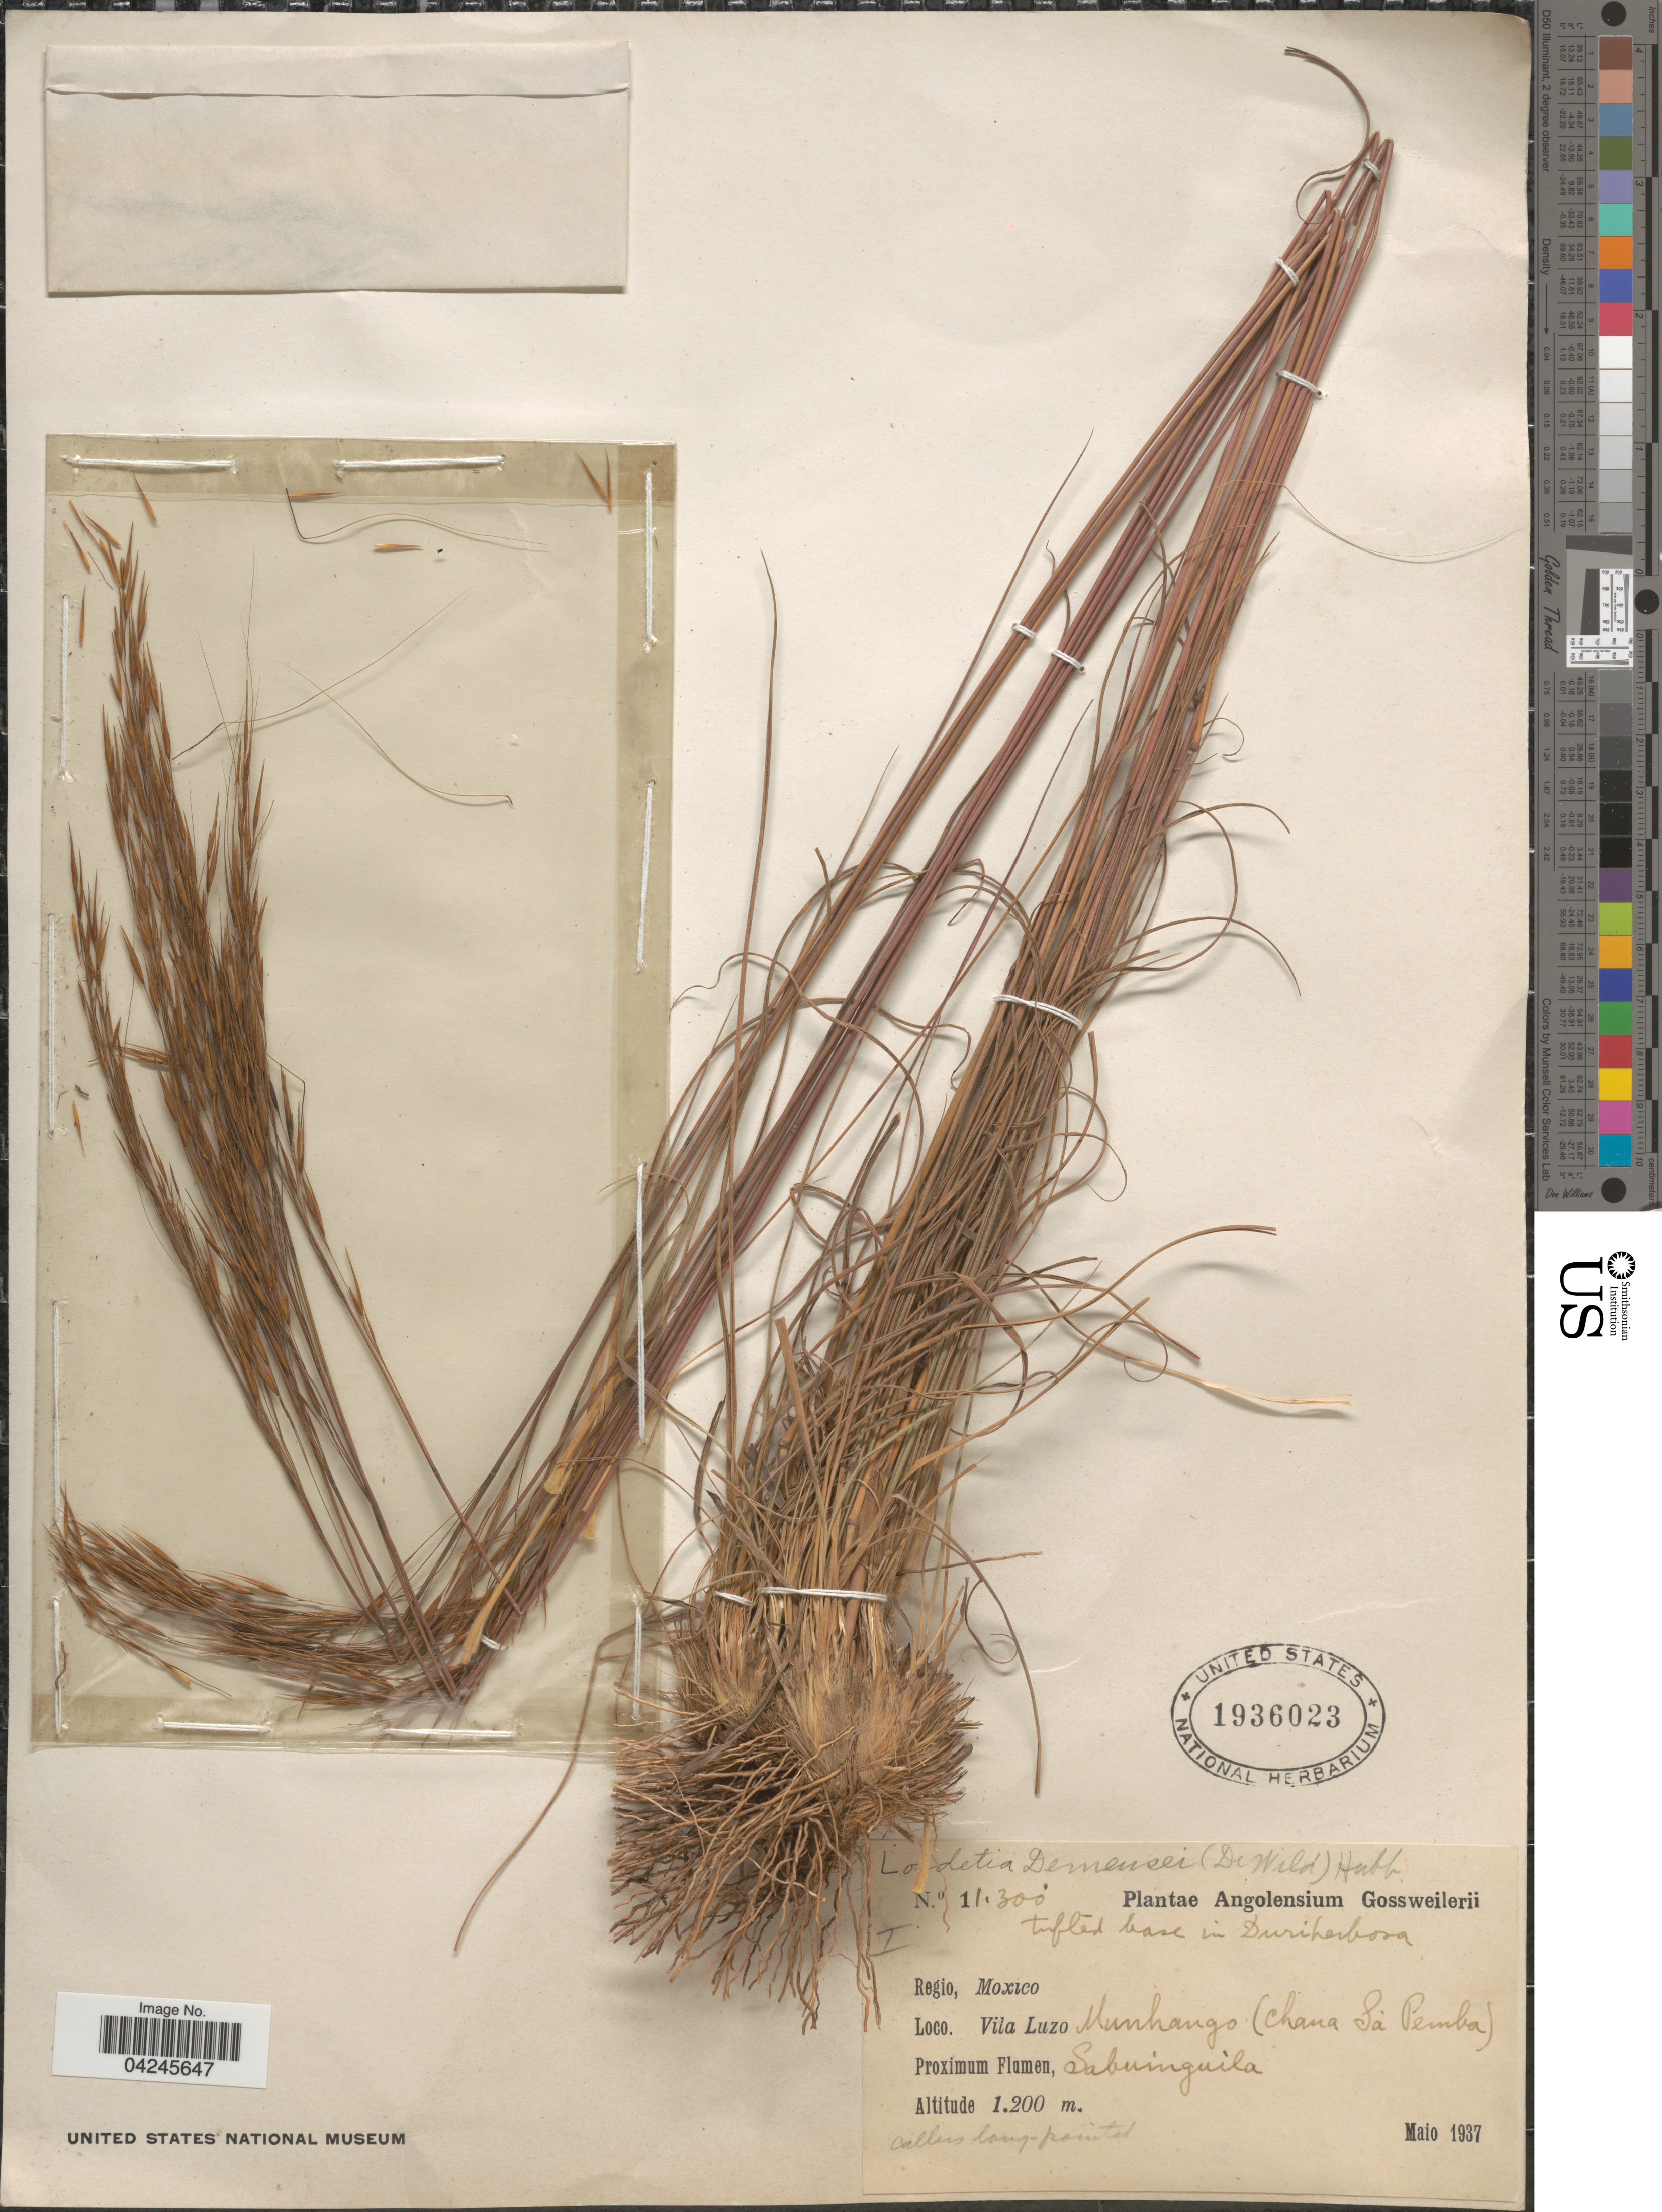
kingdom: Plantae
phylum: Tracheophyta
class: Liliopsida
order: Poales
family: Poaceae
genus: Loudetia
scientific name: Loudetia demeusei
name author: (De Wild.) C. E. Hubb.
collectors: -. Gossweiler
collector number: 11300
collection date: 1937-05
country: Angola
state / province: Moxico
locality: Regio, Moxico. Vila Luzo Munhango (Chana Da Pemba). Proximum Flumen, Sabuinguila.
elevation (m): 1200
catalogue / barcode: US 1936023